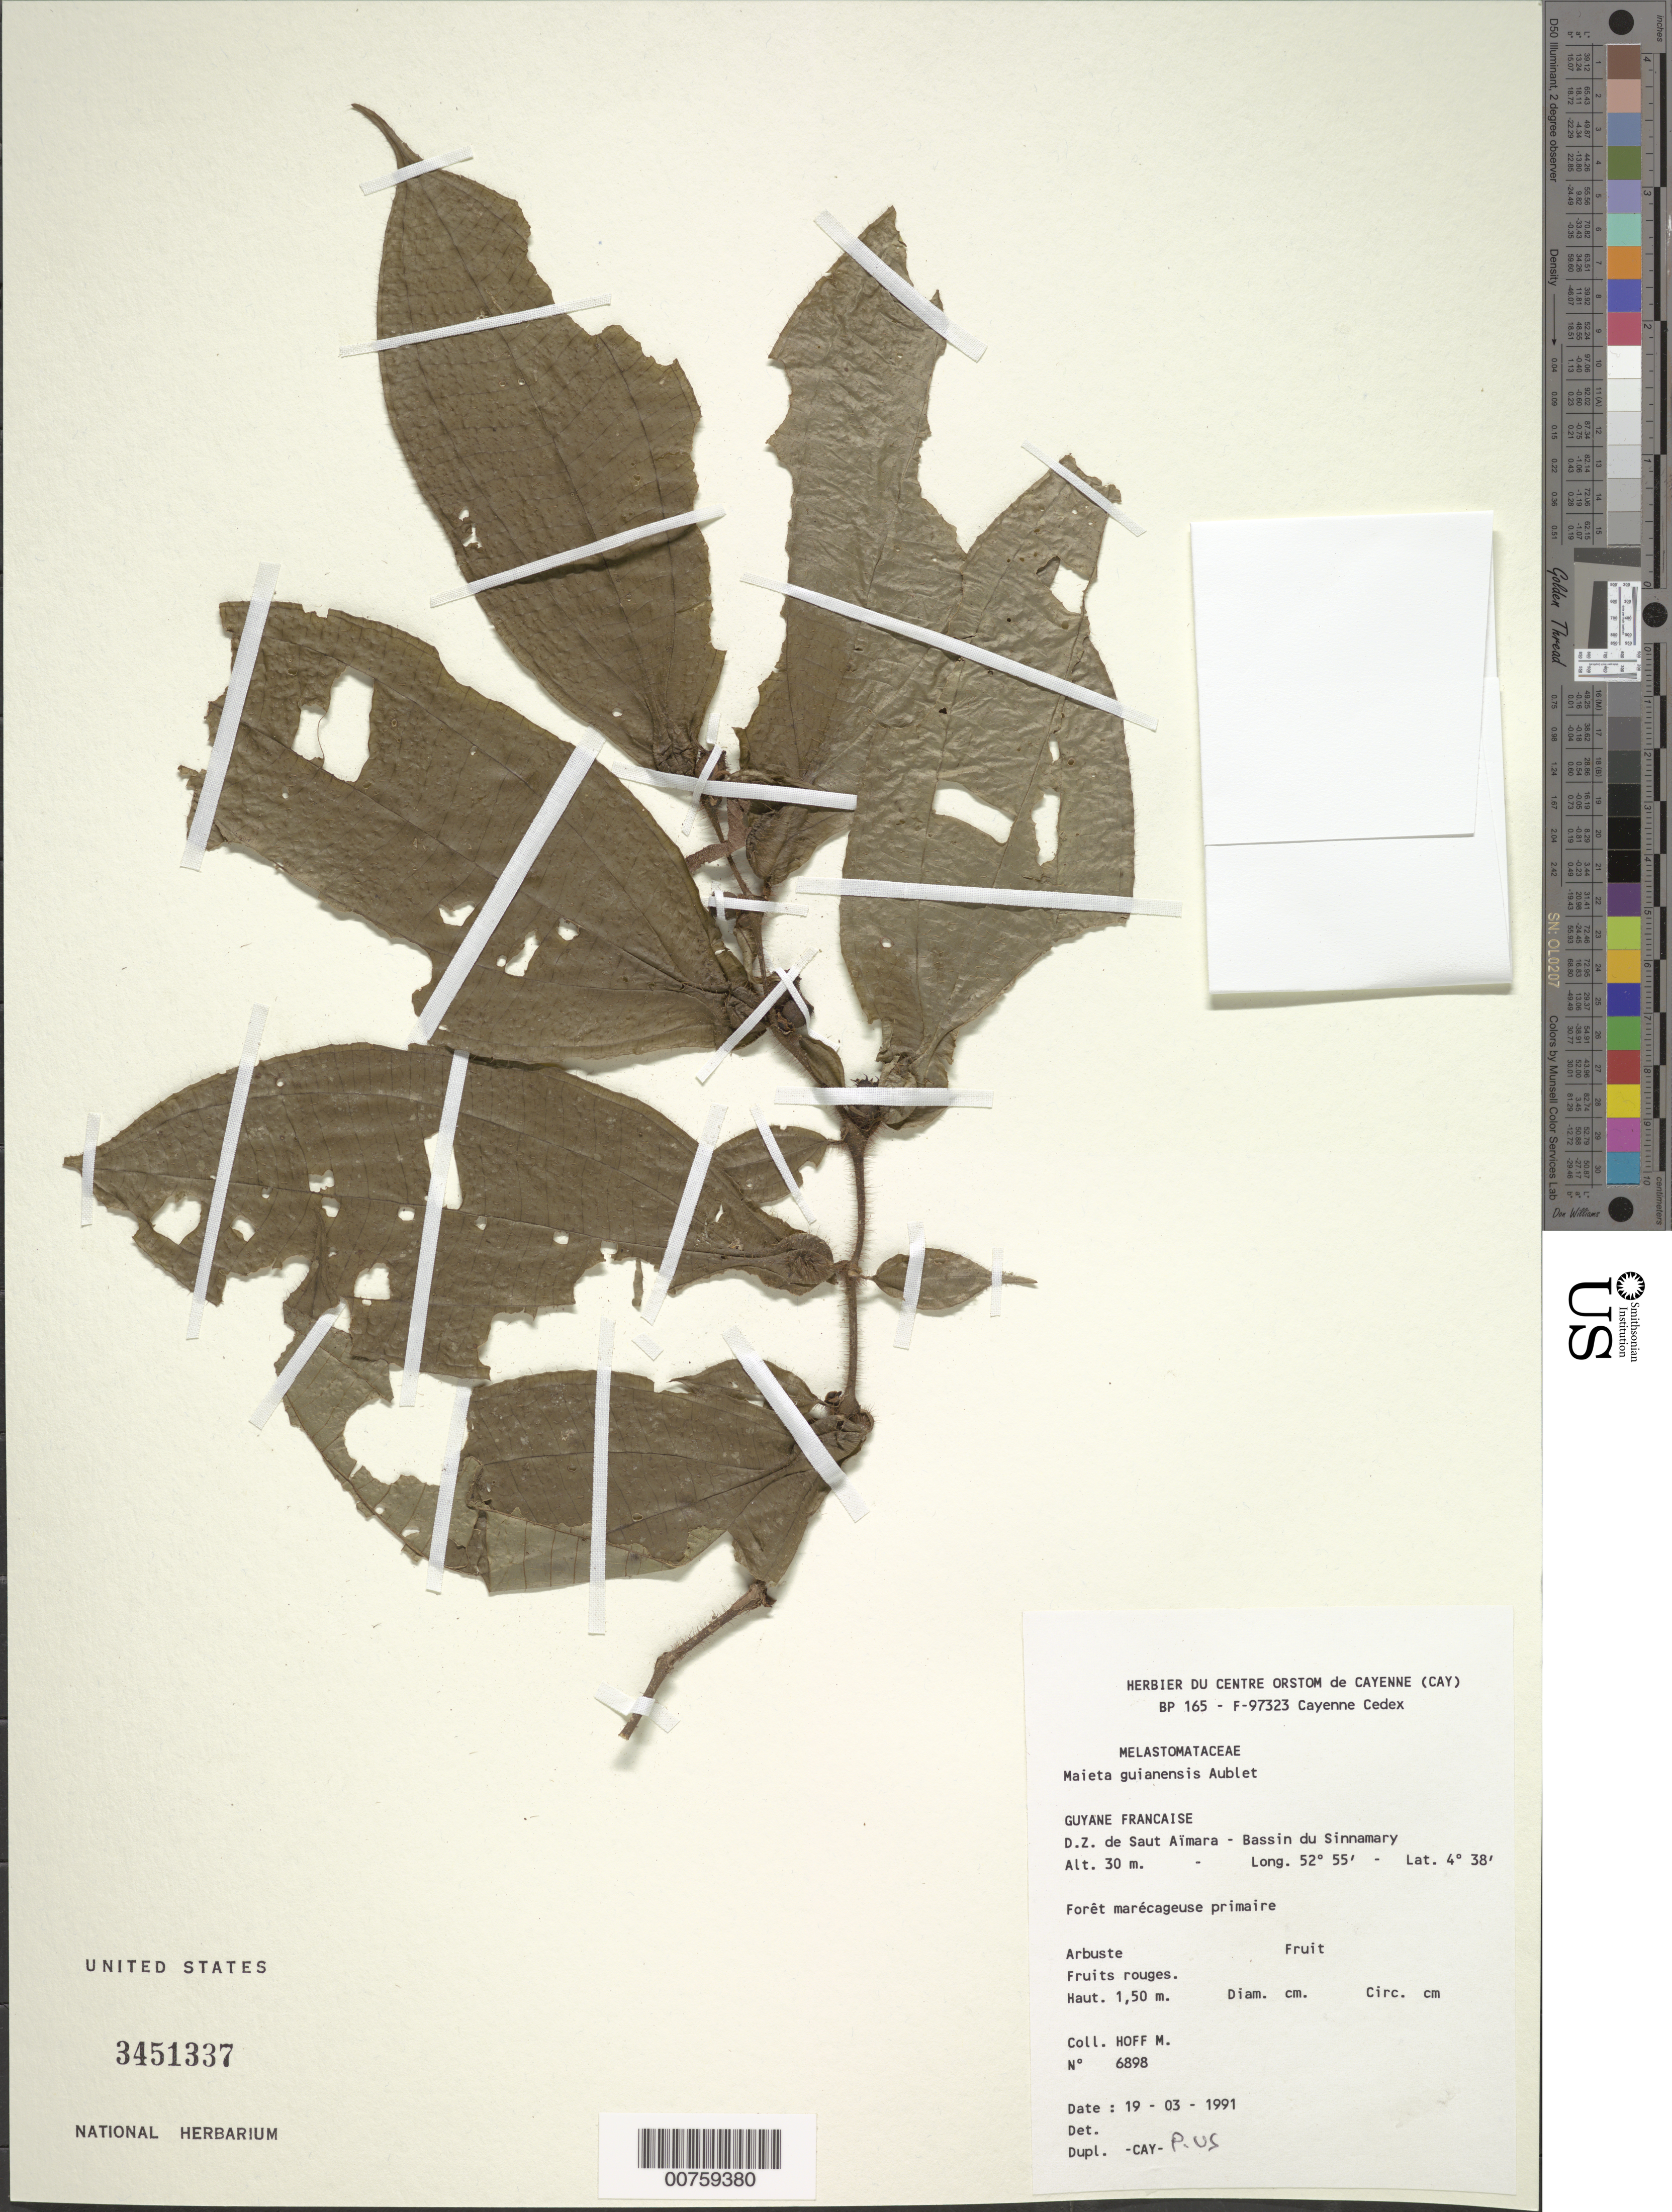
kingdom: Plantae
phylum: Tracheophyta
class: Magnoliopsida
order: Myrtales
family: Melastomataceae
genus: Maieta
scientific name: Maieta guianensis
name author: Aubl.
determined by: Michelangeli, F. A.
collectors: M. Hoff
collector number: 6898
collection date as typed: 19-Mar-91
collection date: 1991-03-19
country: French Guiana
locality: D.Z. de Saut Aïmara, Bassin du Sinnamary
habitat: Marshy primary forest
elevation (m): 30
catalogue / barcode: US 3451337